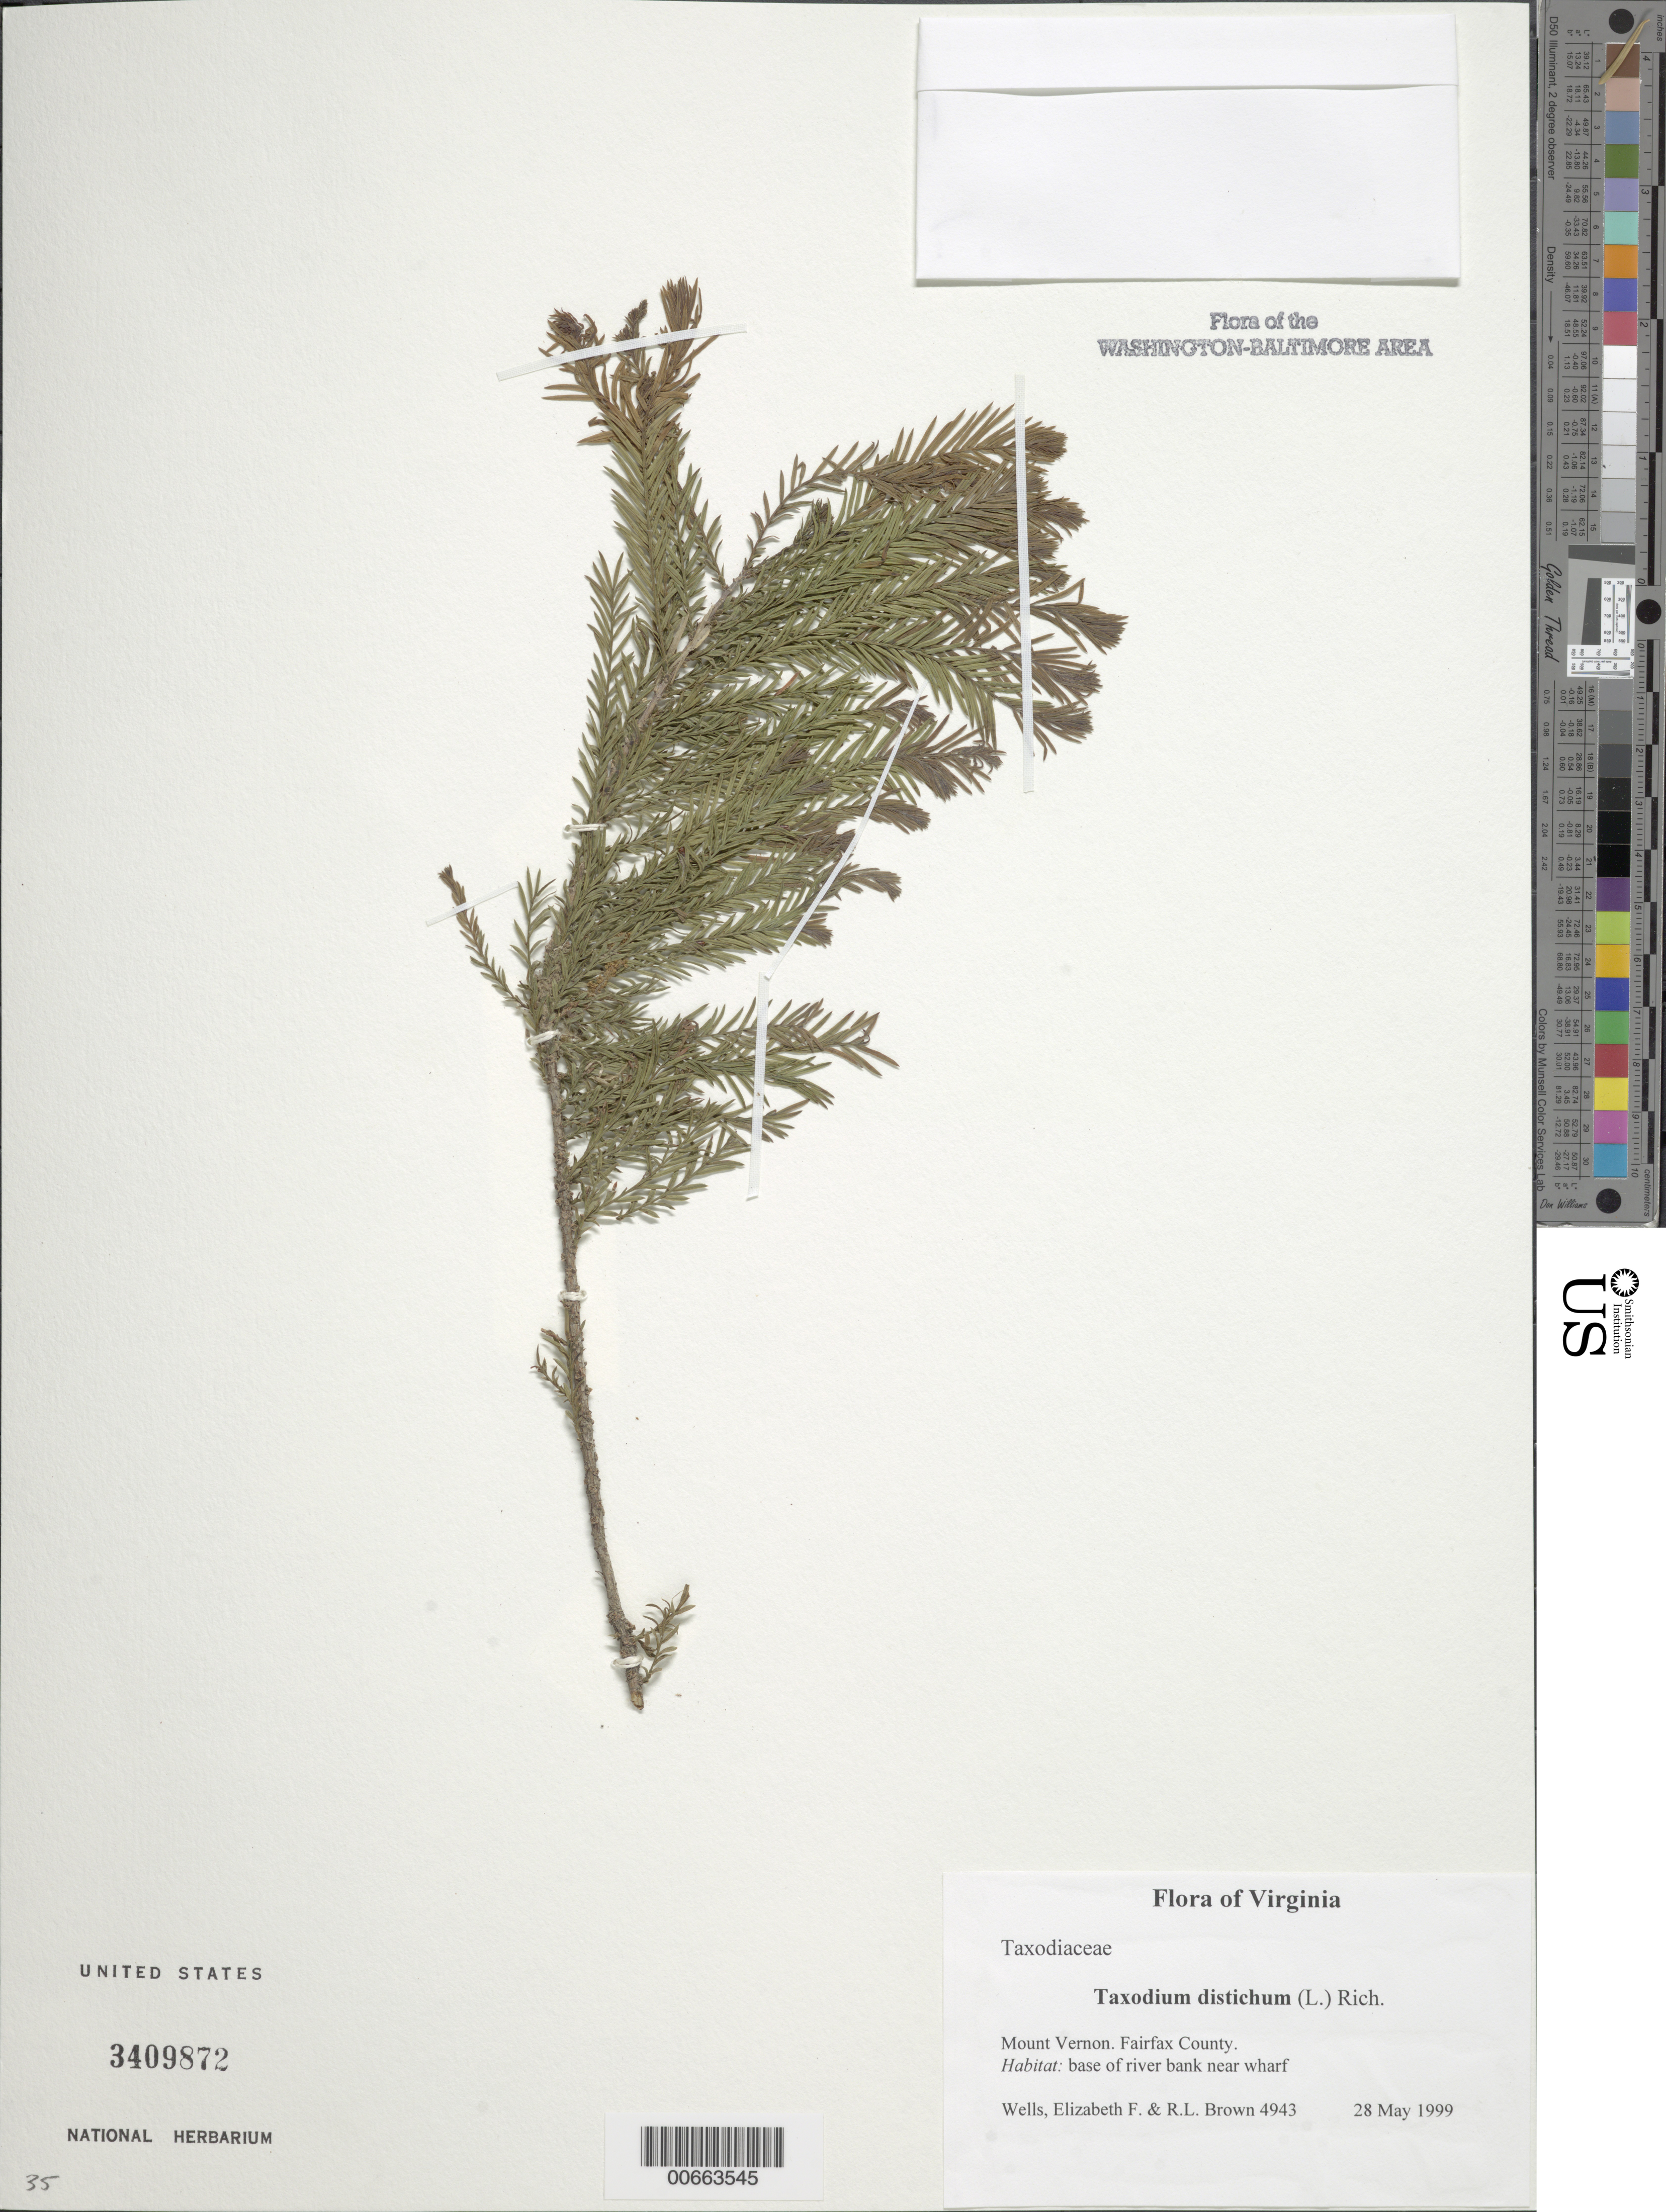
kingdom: Plantae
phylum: Tracheophyta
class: Pinopsida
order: Pinales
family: Cupressaceae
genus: Taxodium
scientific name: Taxodium distichum var. imbricarium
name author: (L.) Rich.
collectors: E. F. Wells & R. L. Brown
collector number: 4943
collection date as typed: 28 May 1999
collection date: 1999-05-28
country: United States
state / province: Virginia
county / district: Fairfax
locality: Mount Vernon.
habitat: Base of river bank near wharf.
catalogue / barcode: US 3409872